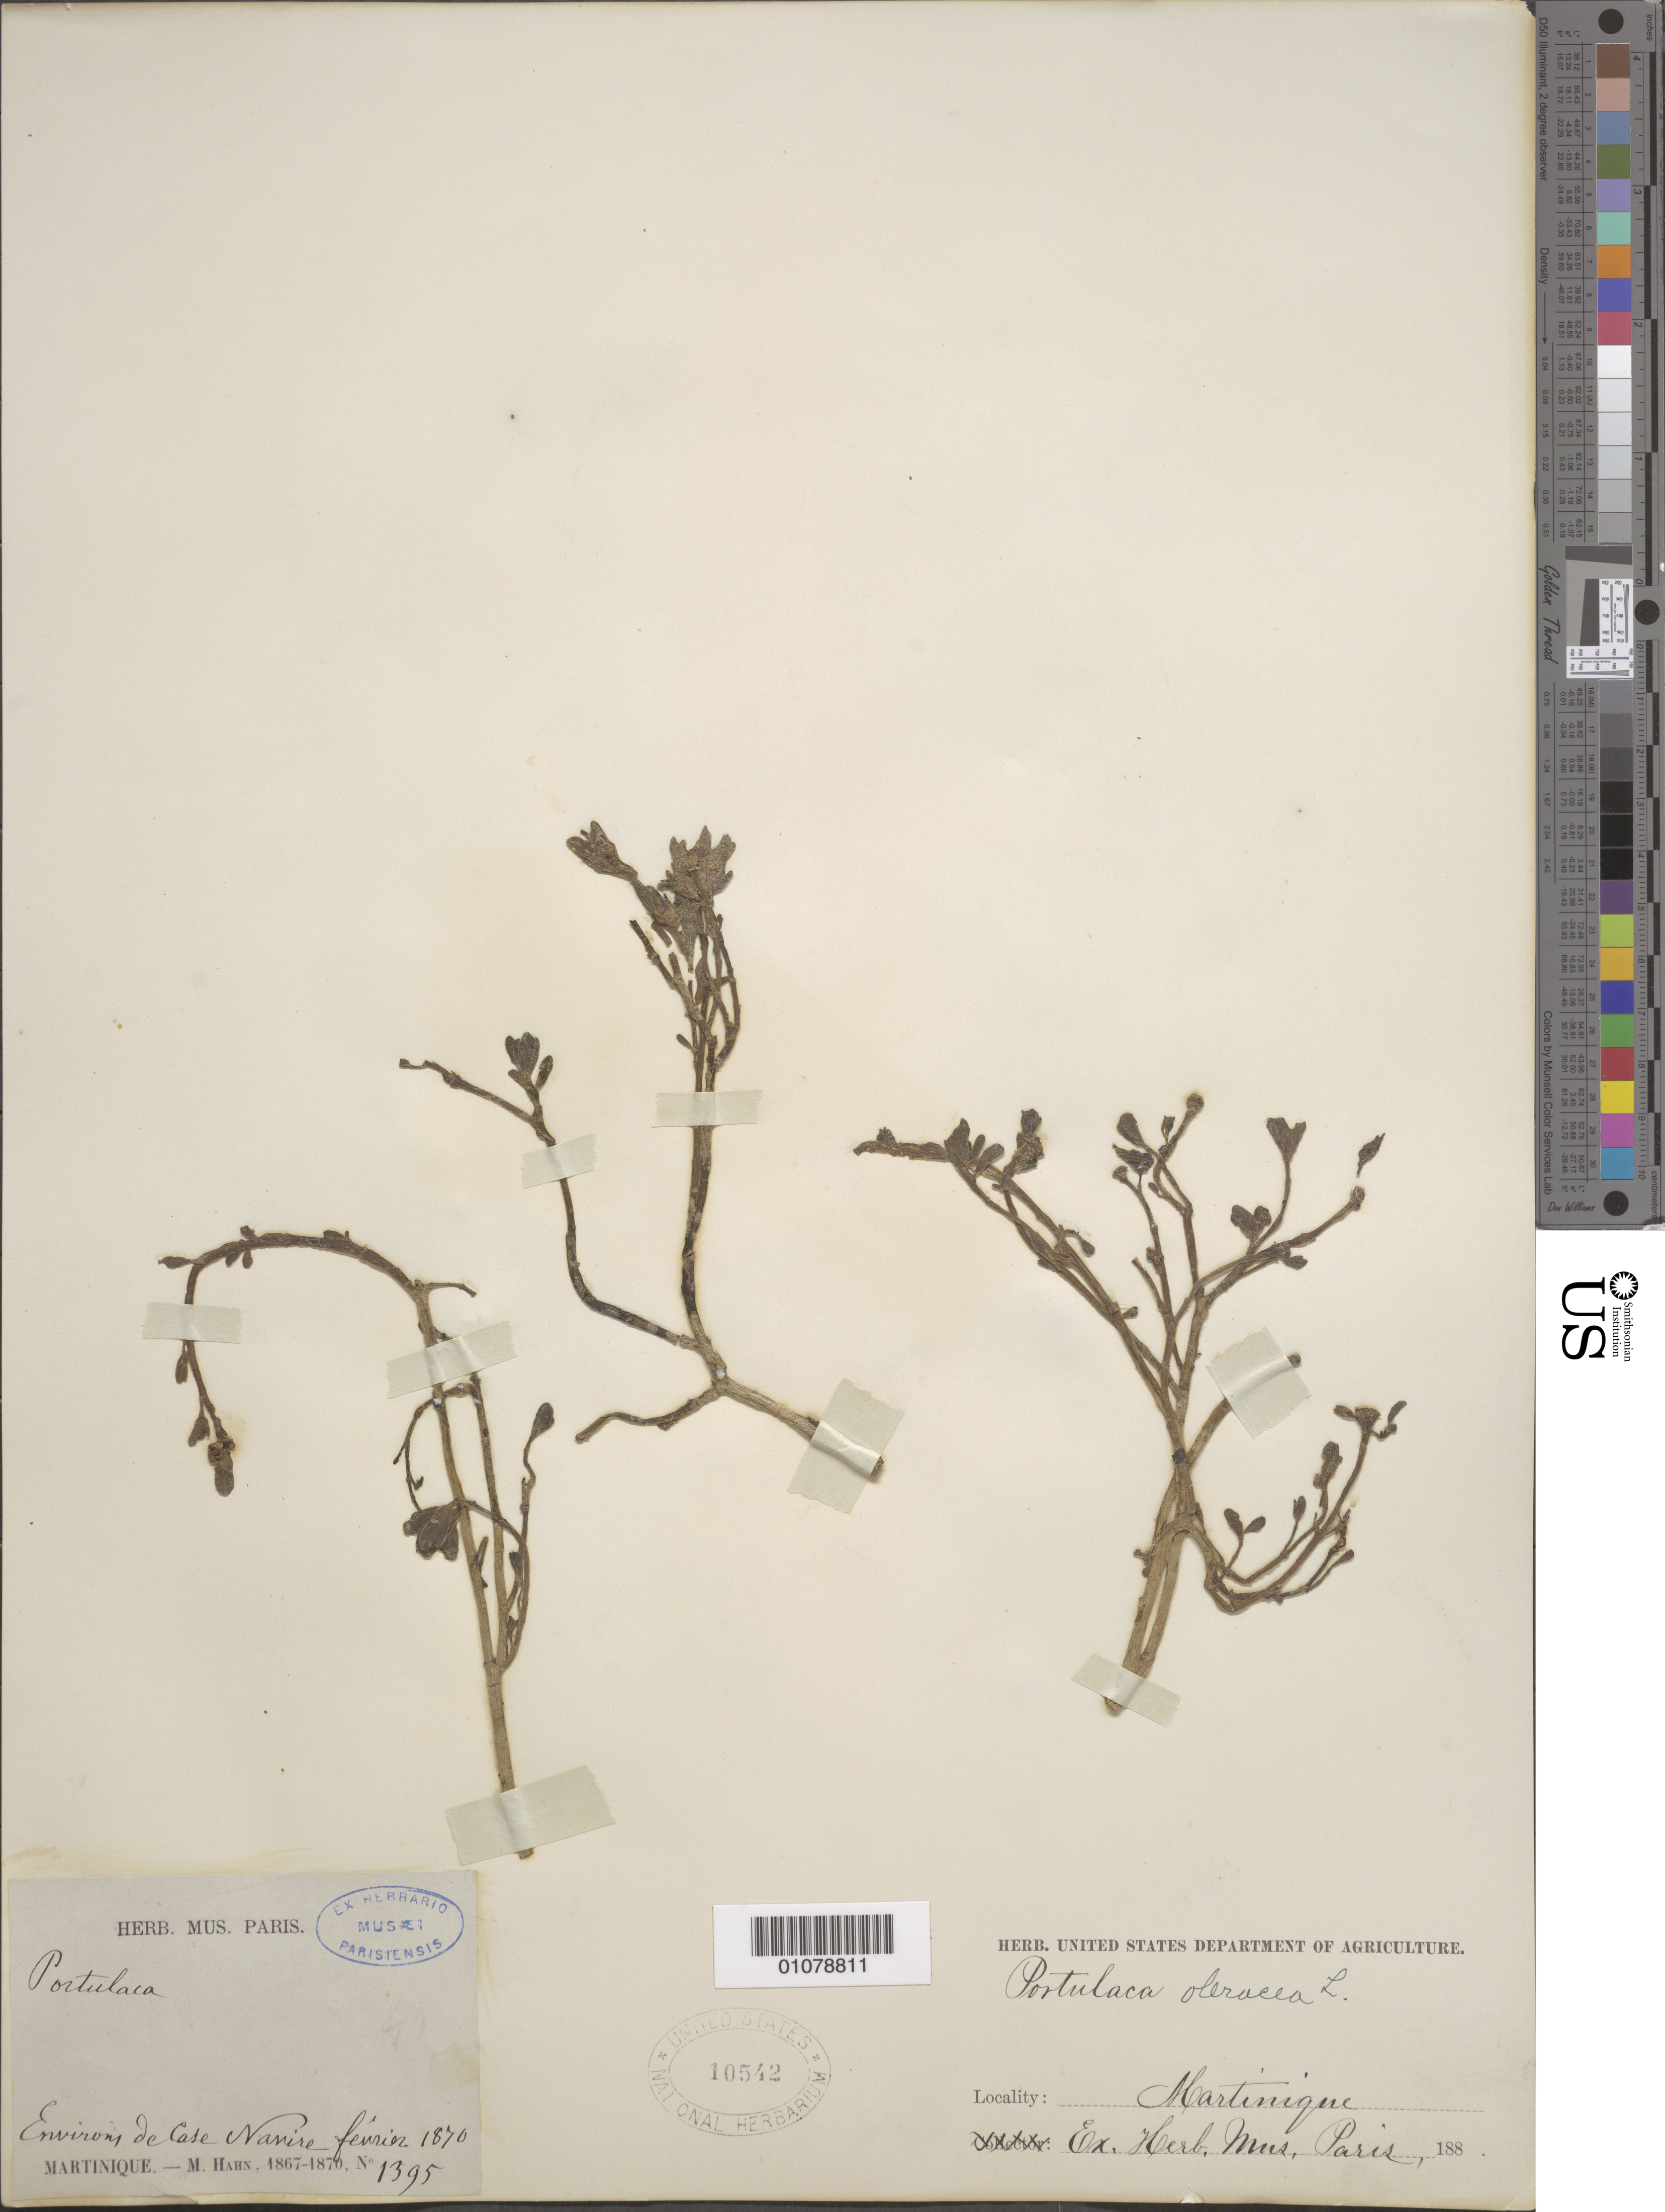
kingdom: Plantae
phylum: Tracheophyta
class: Magnoliopsida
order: Caryophyllales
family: Portulacaceae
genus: Portulaca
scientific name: Portulaca oleracea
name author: L.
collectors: M. Hahn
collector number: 1395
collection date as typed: Feb 1870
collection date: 1870-02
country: Martinique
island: Martinique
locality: Environs de Case Navine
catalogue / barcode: US 10542